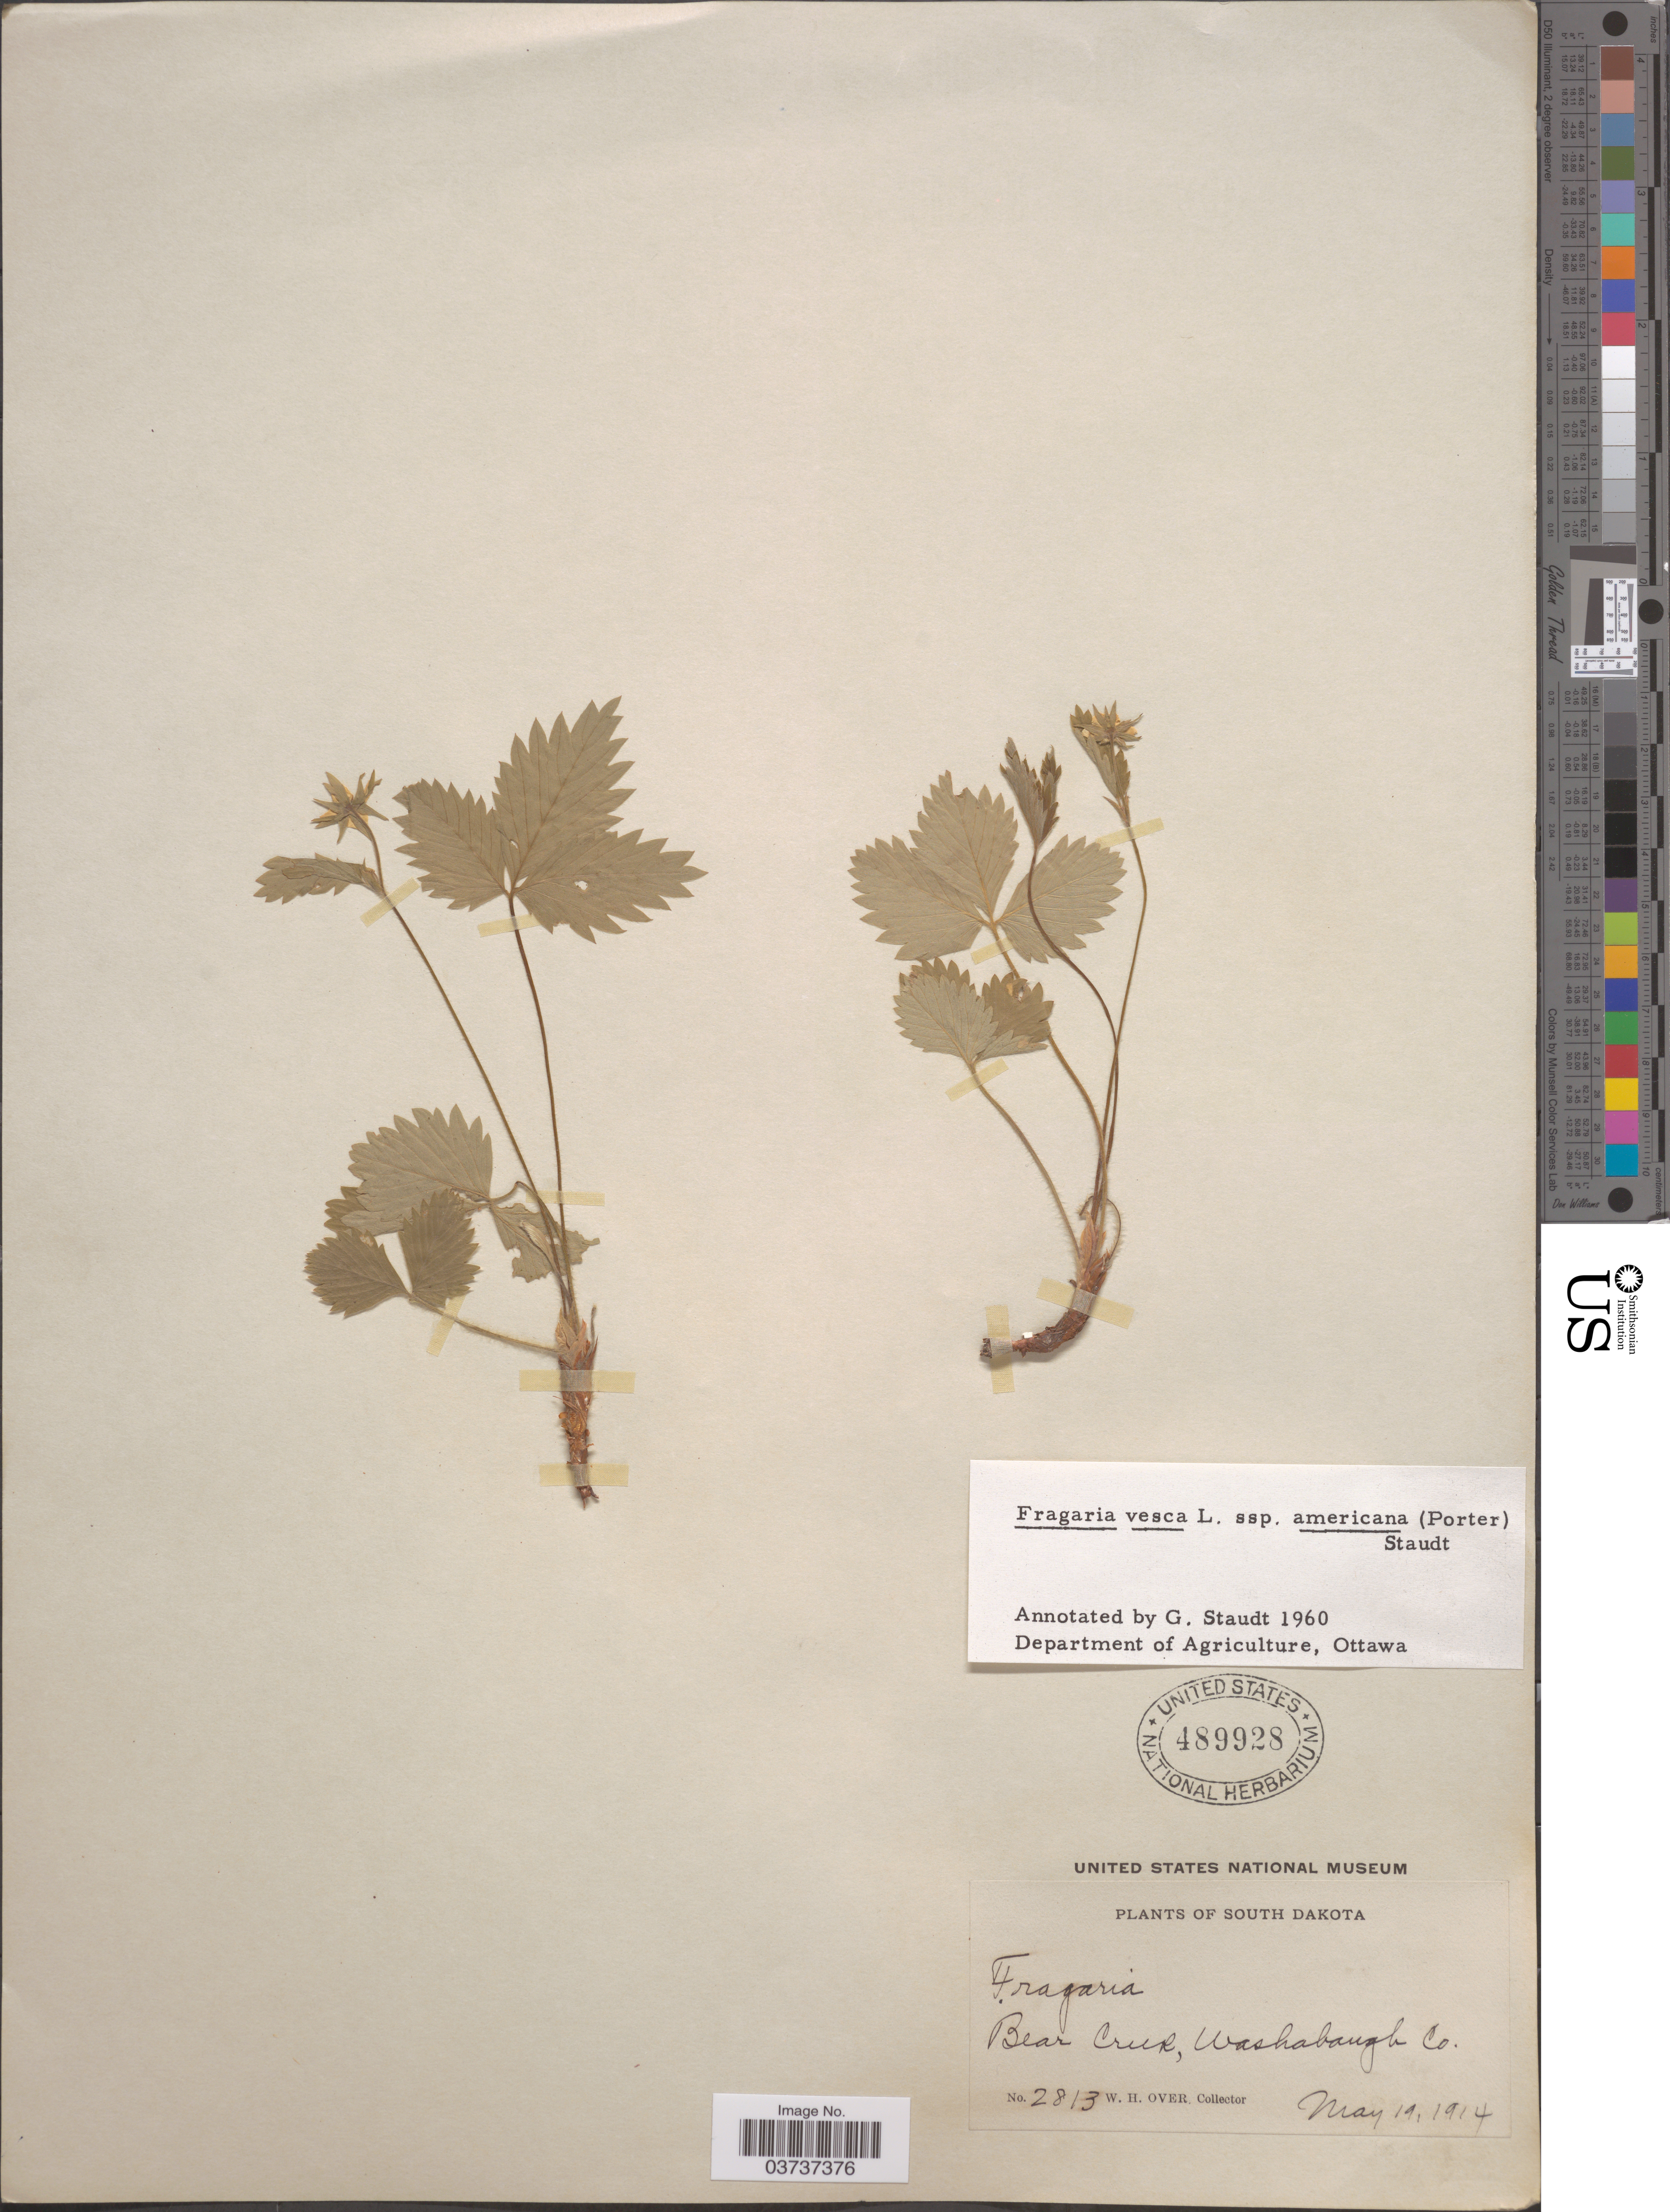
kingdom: Plantae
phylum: Tracheophyta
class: Magnoliopsida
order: Rosales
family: Rosaceae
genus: Fragaria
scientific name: Fragaria vesca subsp. americana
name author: (Porter) Staudt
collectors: W. Over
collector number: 2813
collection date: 1914-05-19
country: United States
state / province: South Dakota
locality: Bear Creek, Washabough Co.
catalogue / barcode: US 489928